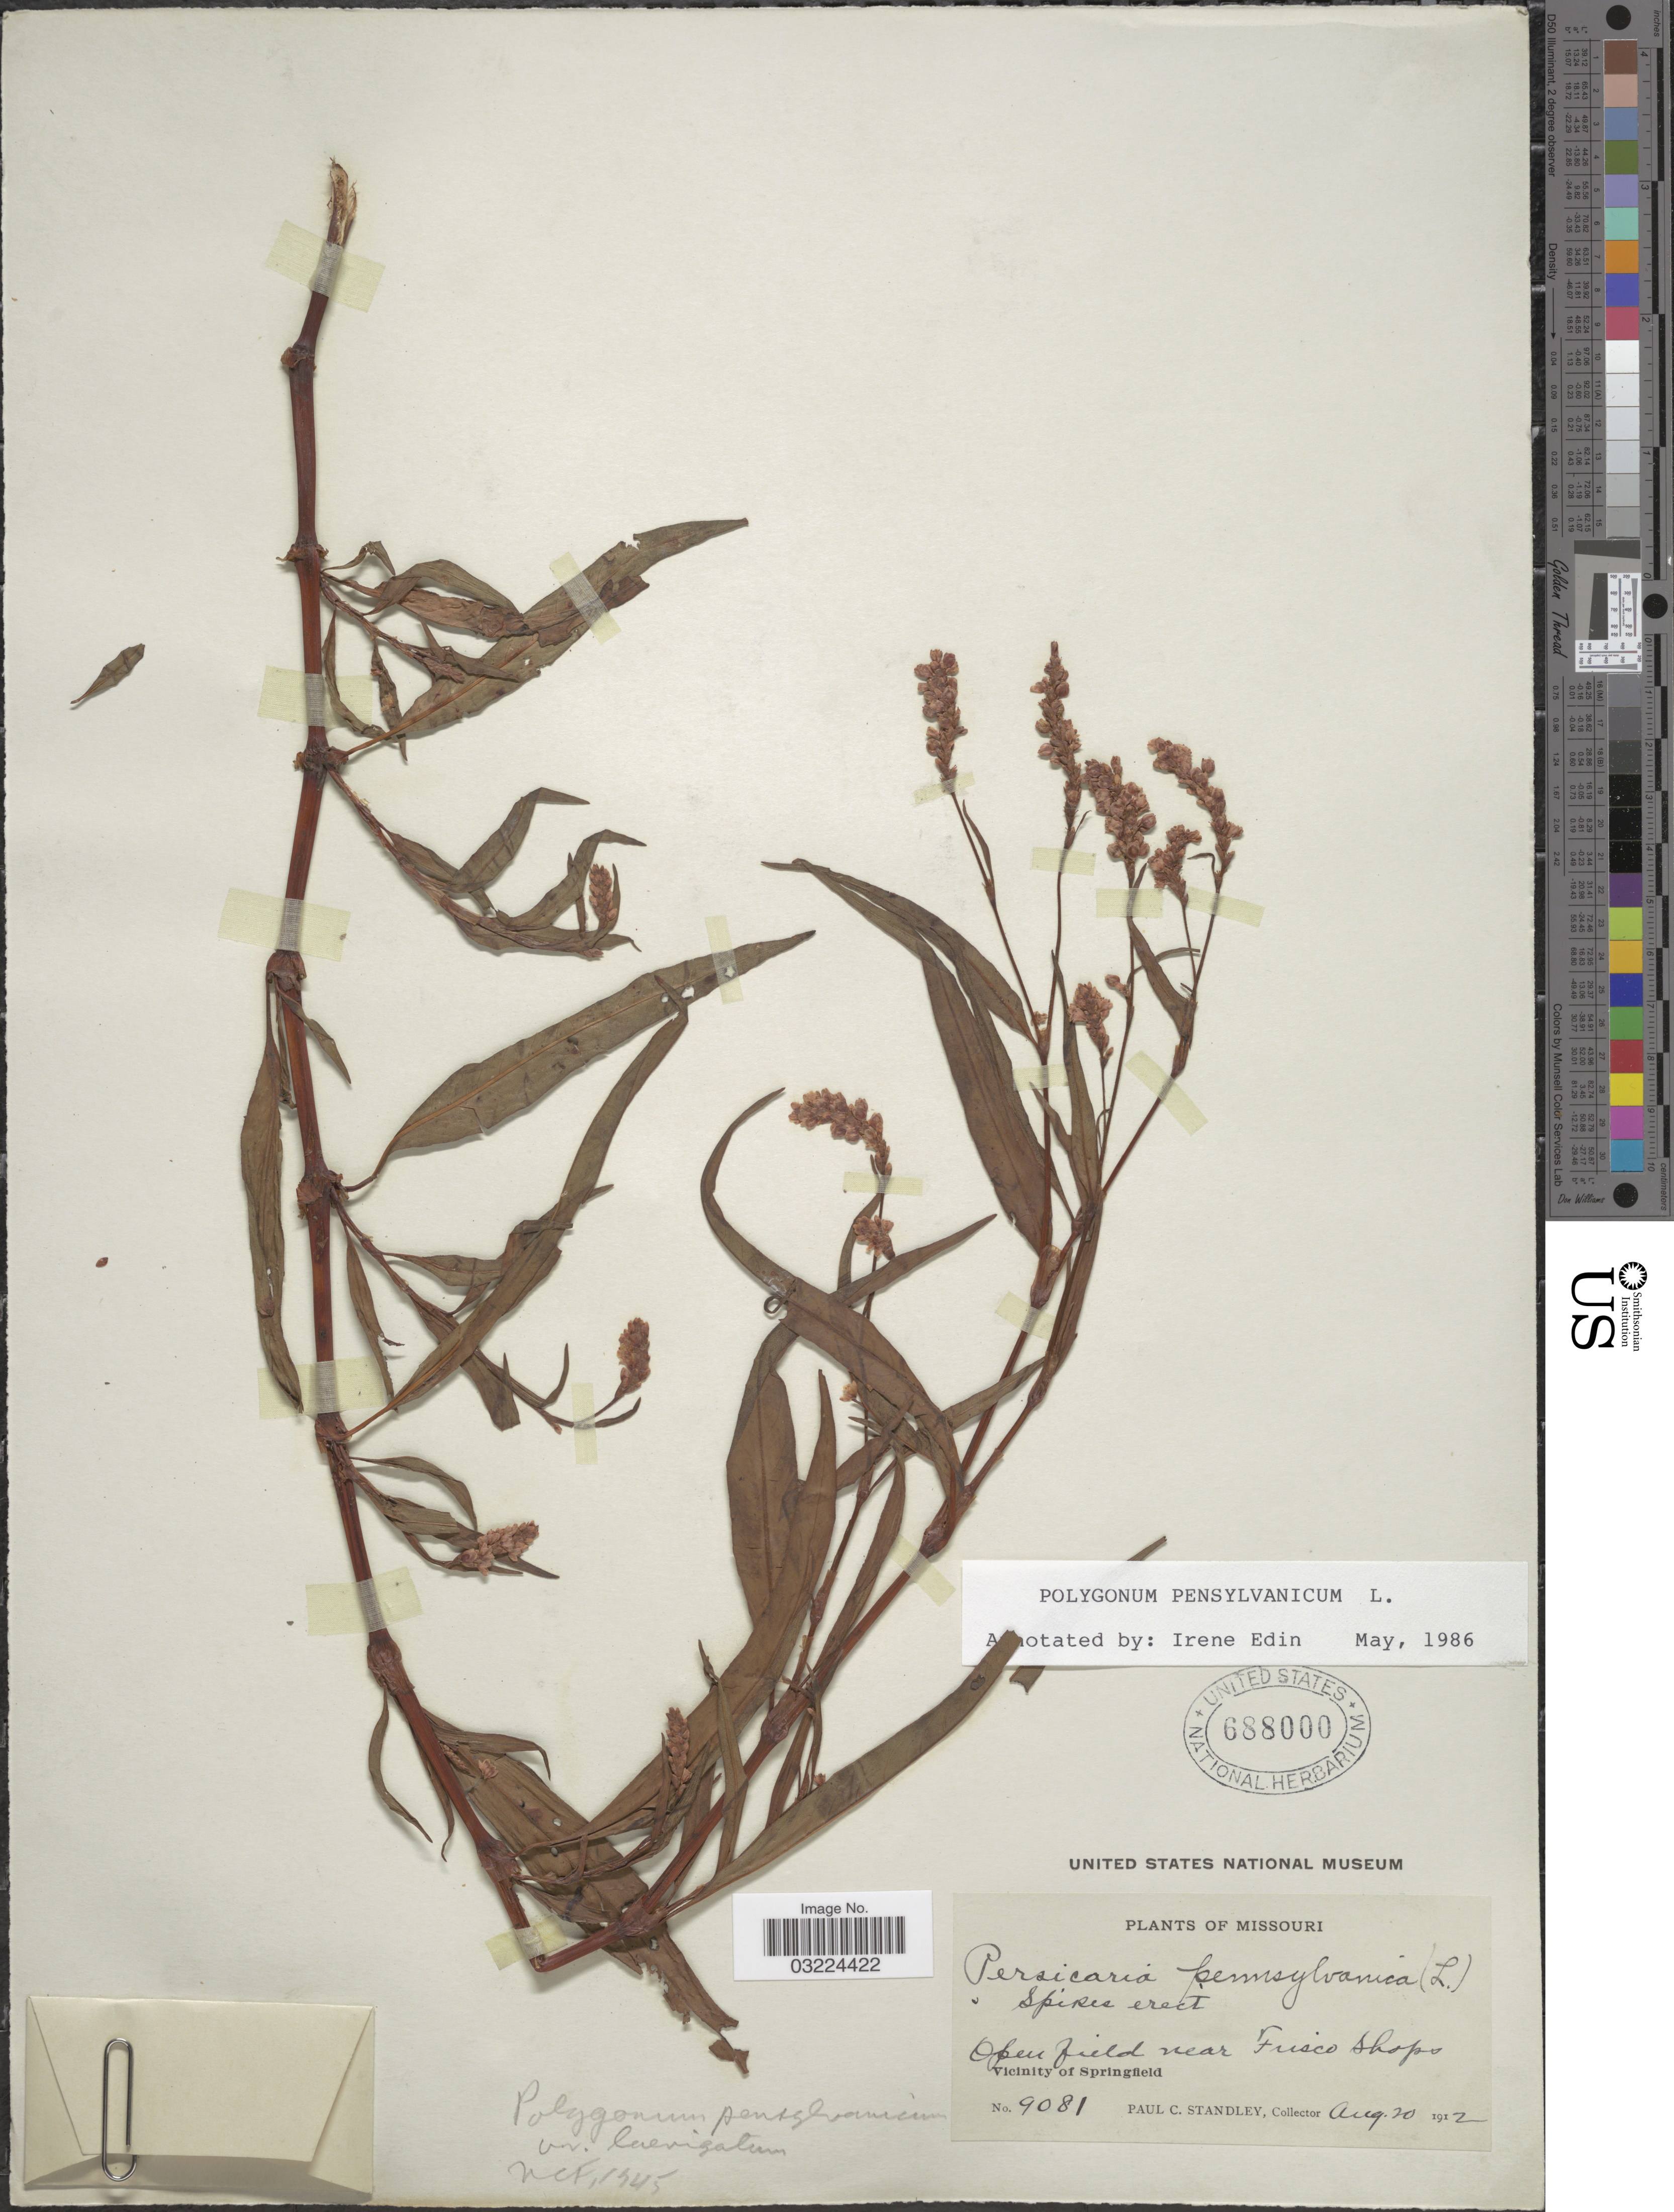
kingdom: Plantae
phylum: Tracheophyta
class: Magnoliopsida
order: Caryophyllales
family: Polygonaceae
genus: Persicaria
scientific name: Persicaria pensylvanica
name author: (L.) M. Gómez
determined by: Atha, D. E.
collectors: P. C. Standley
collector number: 9081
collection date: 1912-08-20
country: United States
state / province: Missouri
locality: Open field near Frisco Shops. Vicinity of Springfield.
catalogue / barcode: US 688000